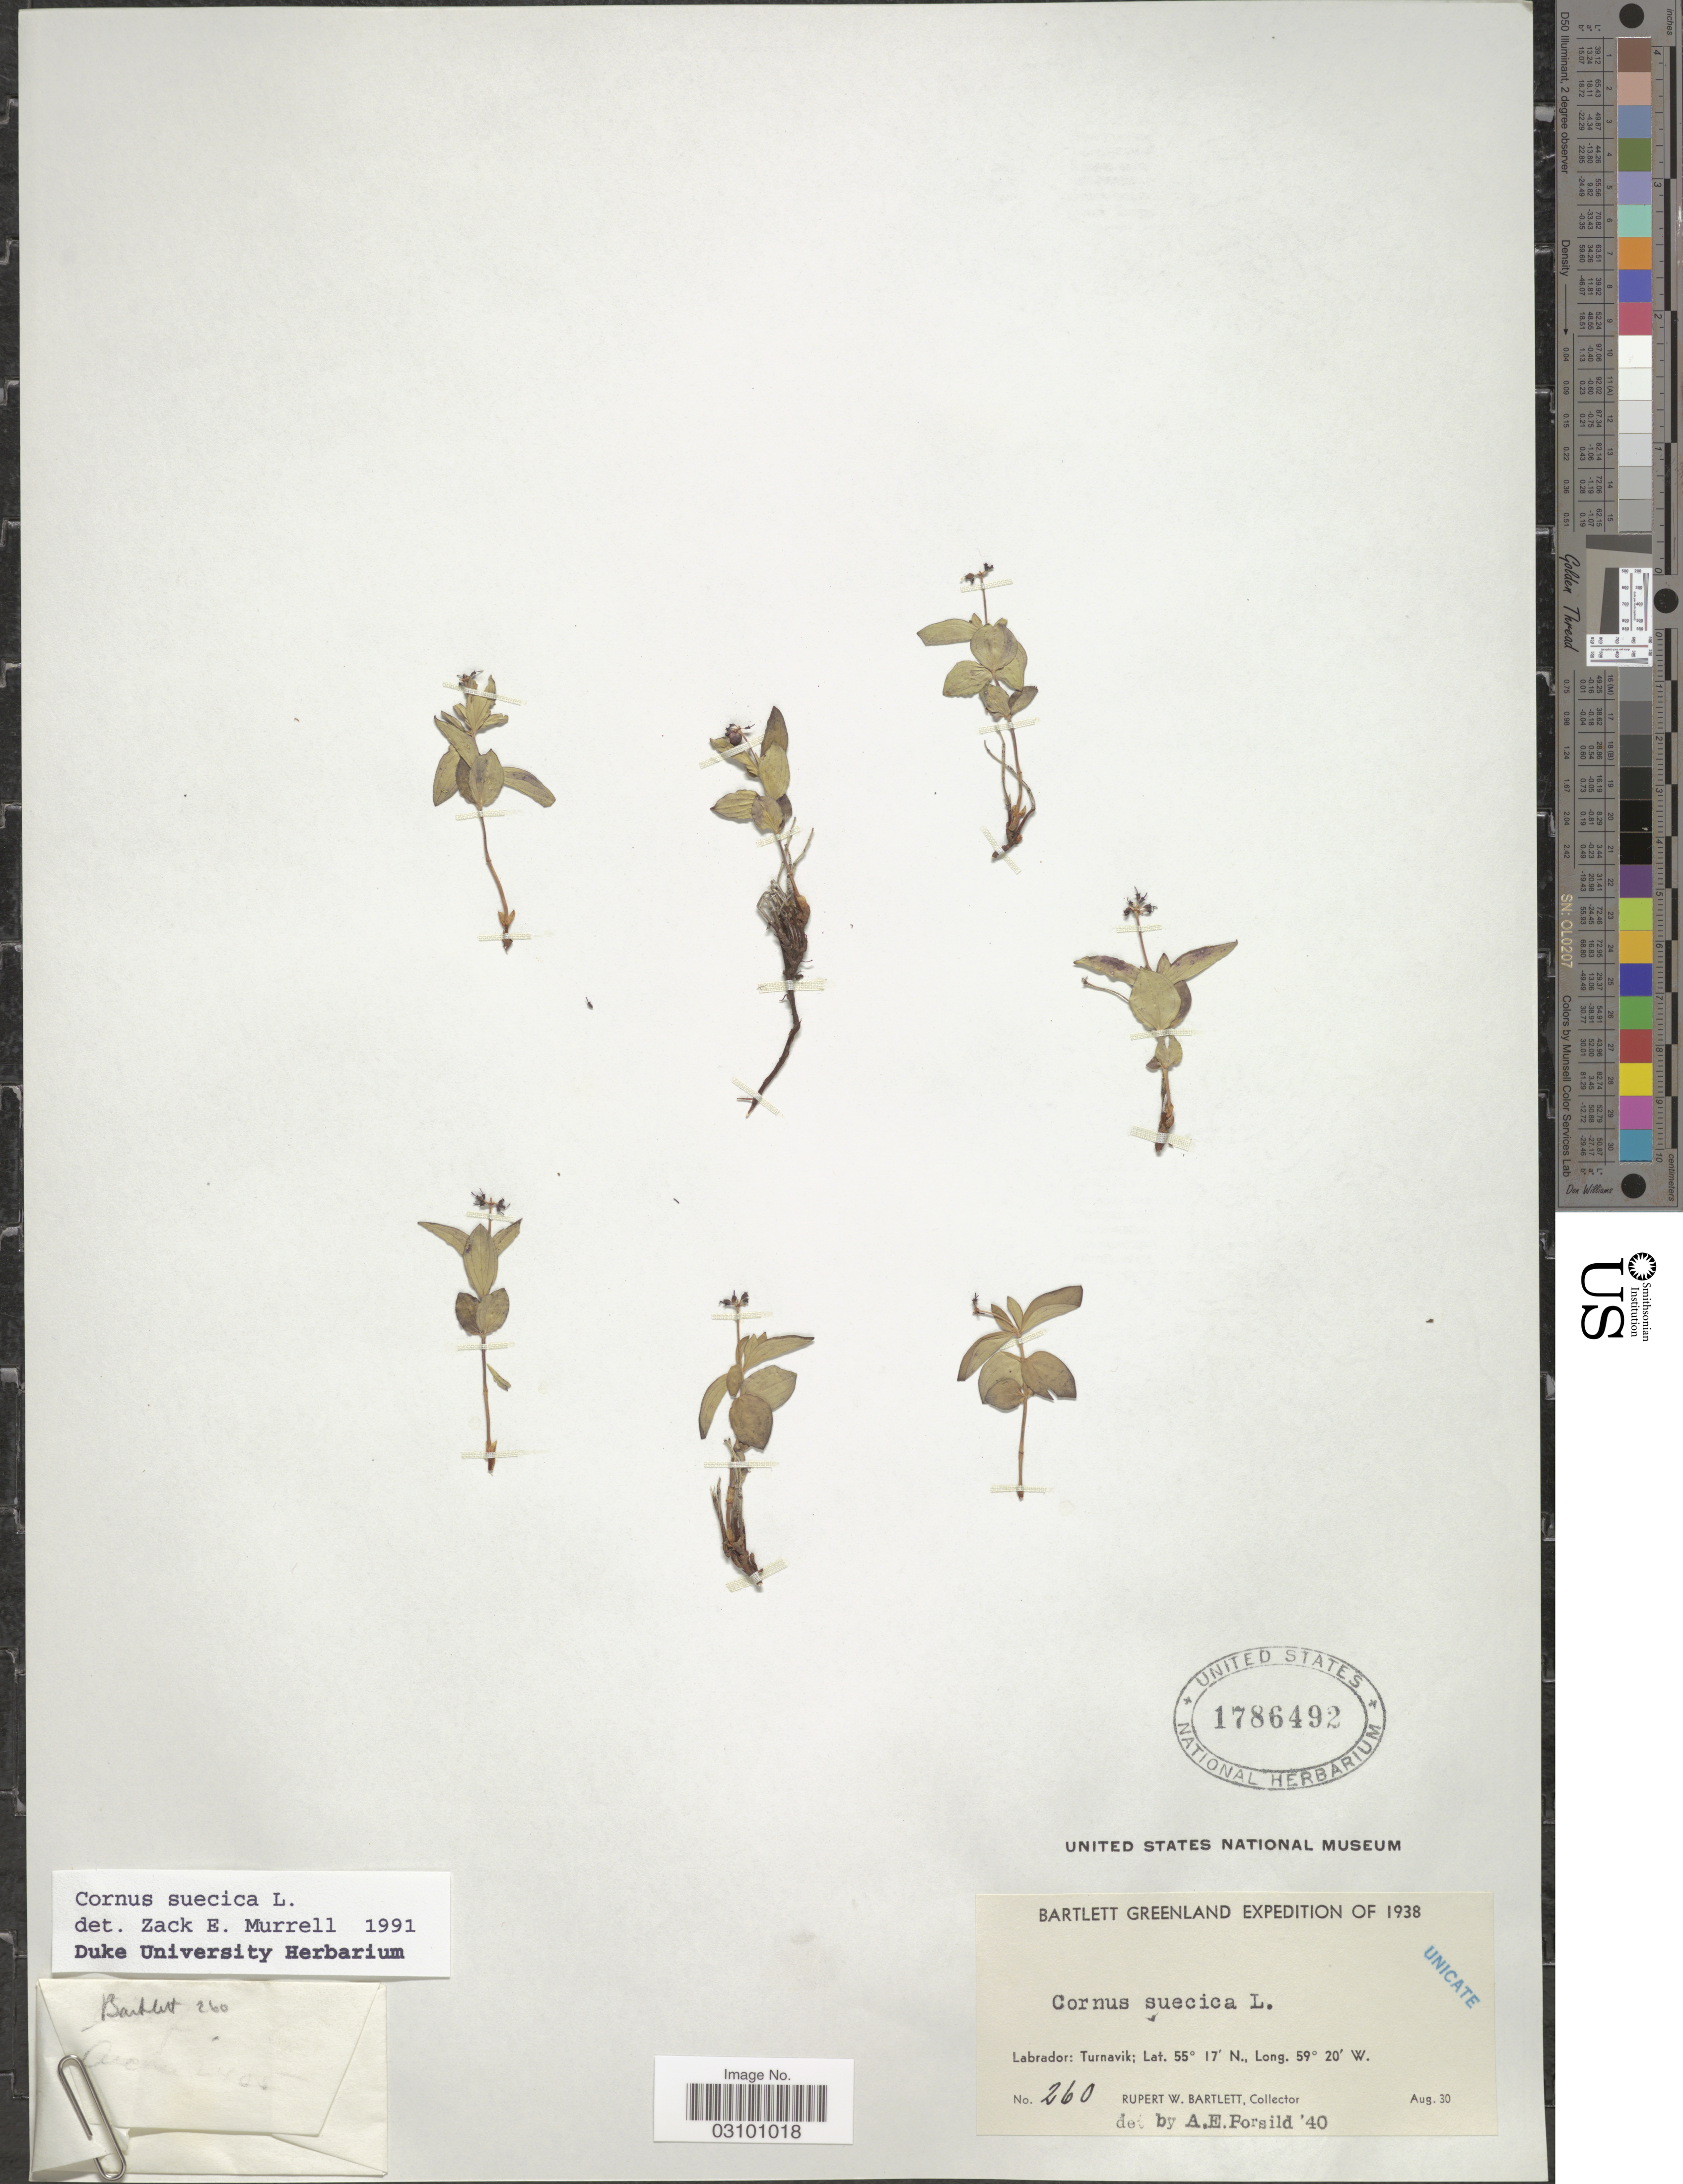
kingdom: Plantae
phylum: Tracheophyta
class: Magnoliopsida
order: Cornales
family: Cornaceae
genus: Cornus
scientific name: Cornus suecica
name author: L.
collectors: R. W. Bartlett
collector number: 260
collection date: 1938-08-30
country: Canada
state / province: Newfoundland and Labrador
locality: Labrador: Turnavik.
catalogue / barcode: US 1786492